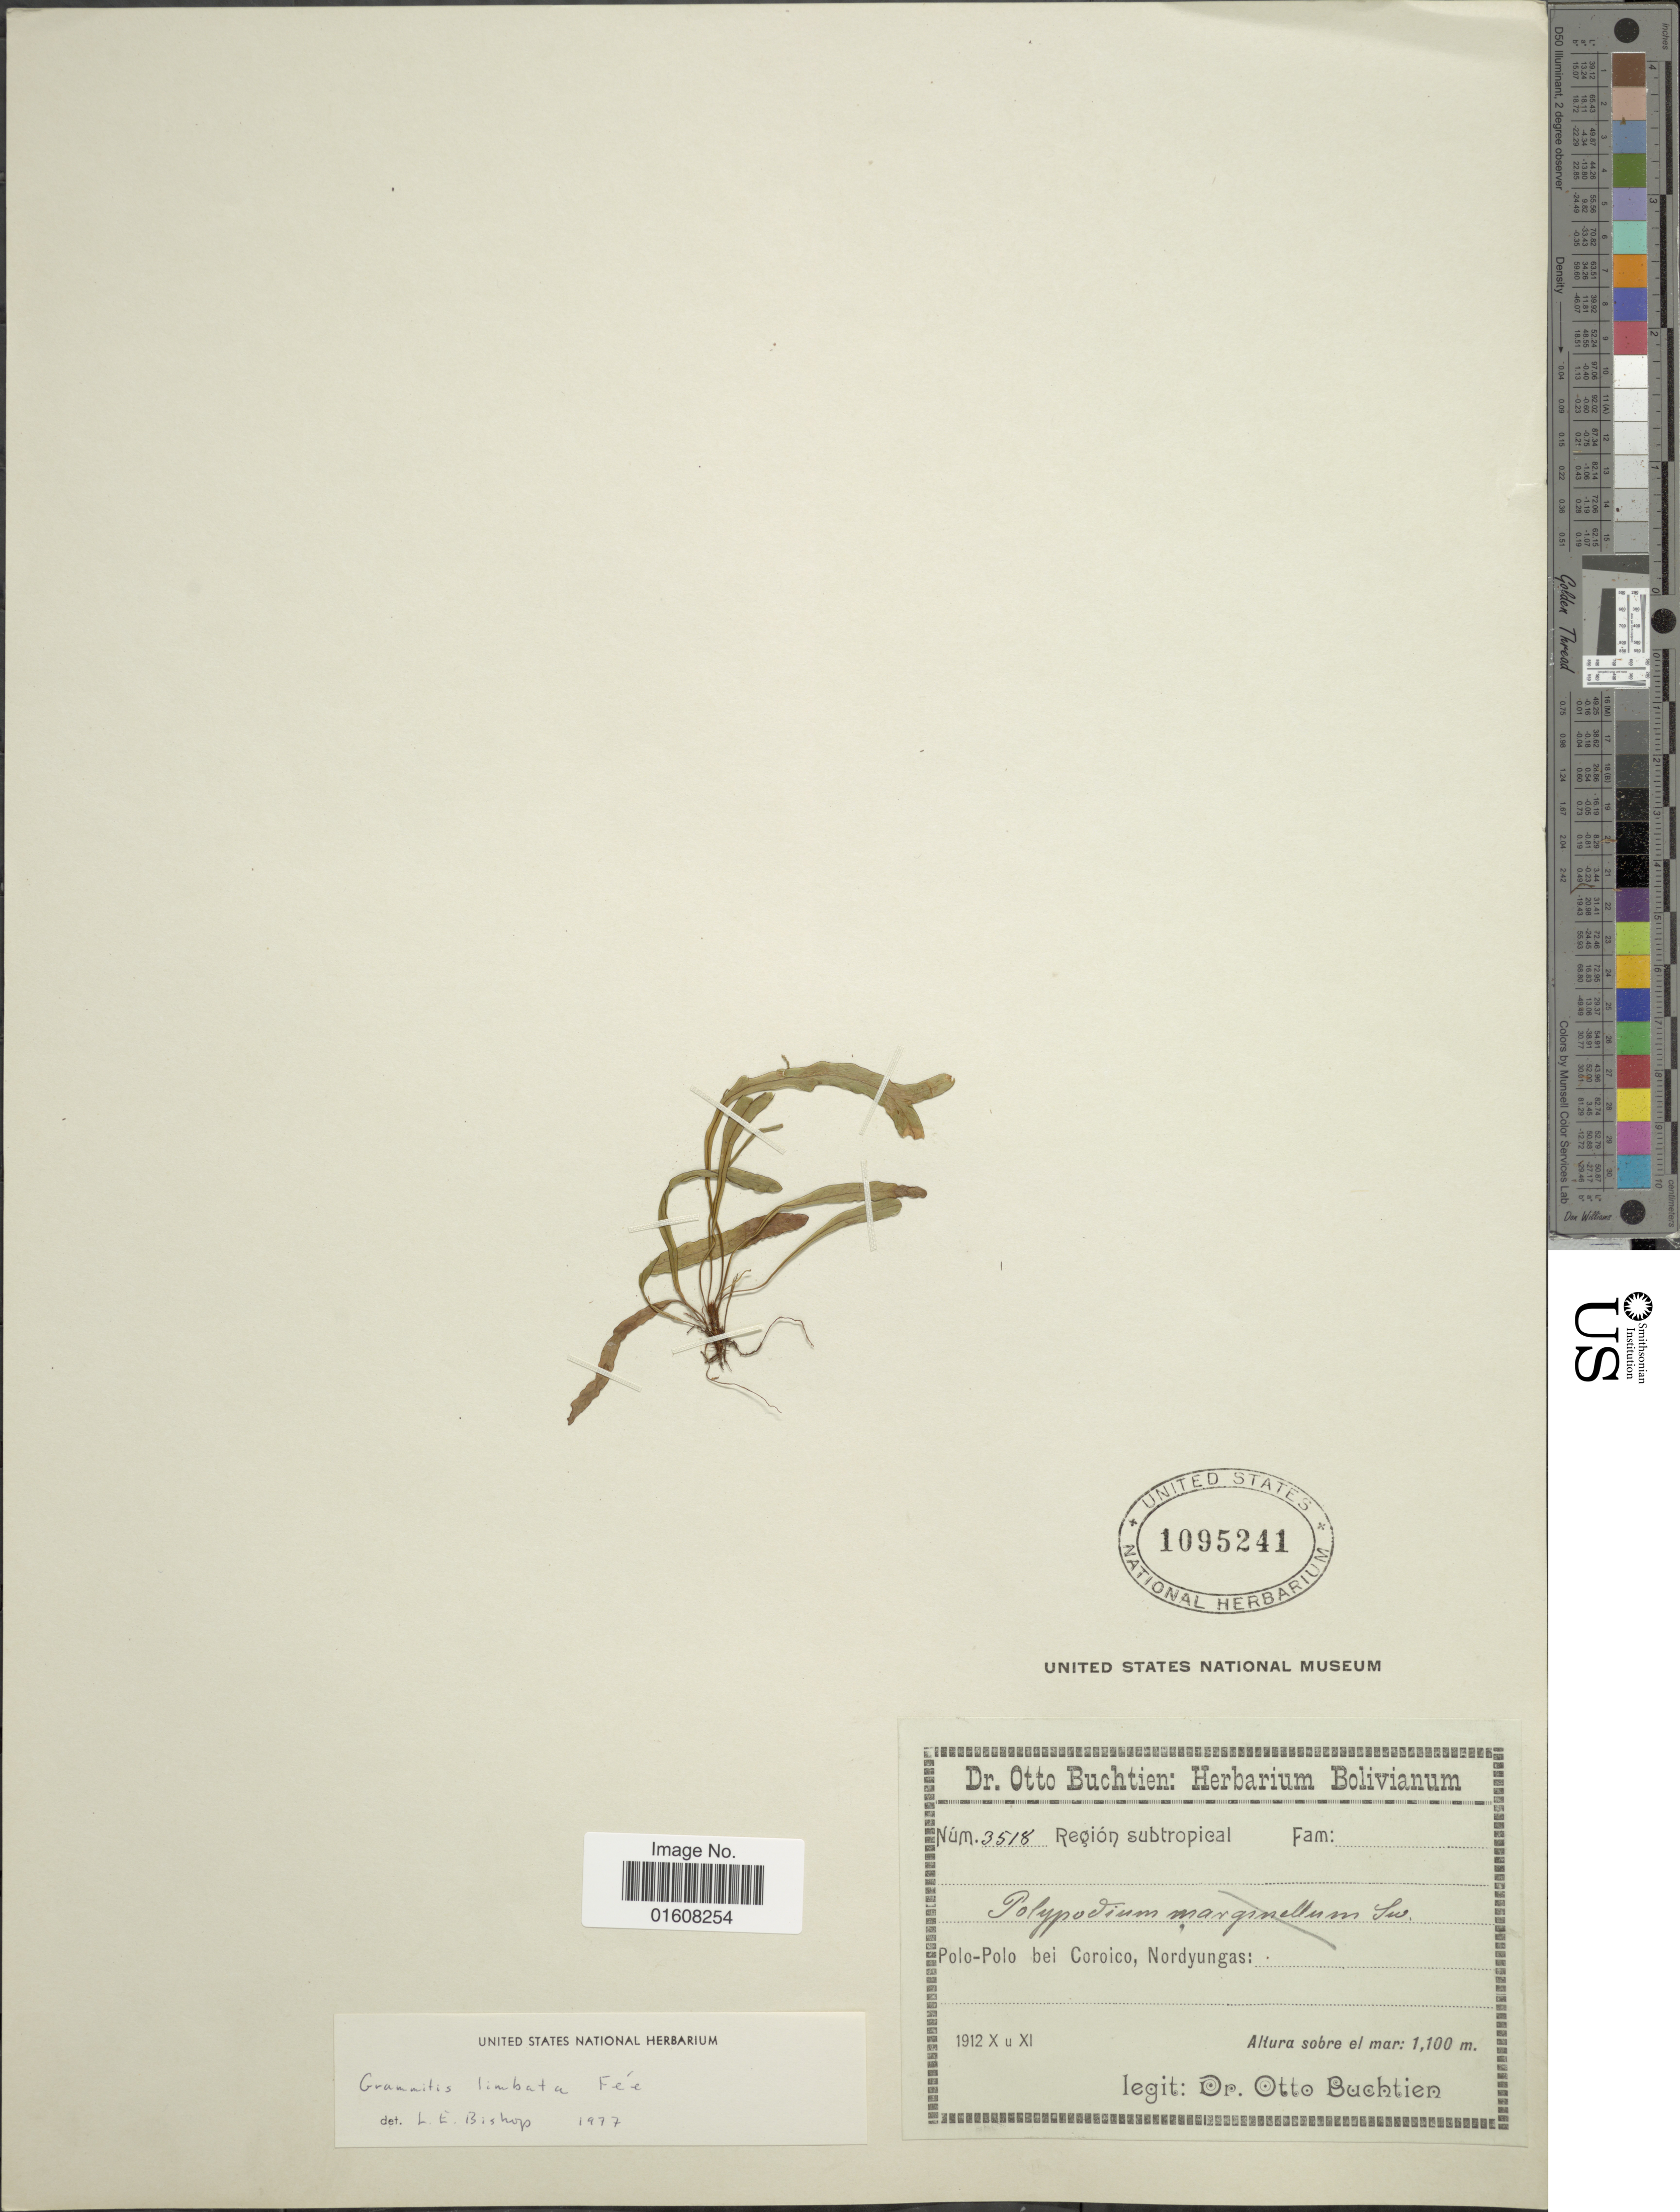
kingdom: Plantae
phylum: Tracheophyta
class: Polypodiopsida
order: Polypodiales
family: Polypodiaceae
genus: Grammitis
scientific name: Grammitis limbata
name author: Fée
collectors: O. Buchtien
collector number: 3518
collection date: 1912-10/1912-11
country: Bolivia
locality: Región subtropical. Polo-Polo bei Coroico, Nordyungas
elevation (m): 1100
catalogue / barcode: US 1095241